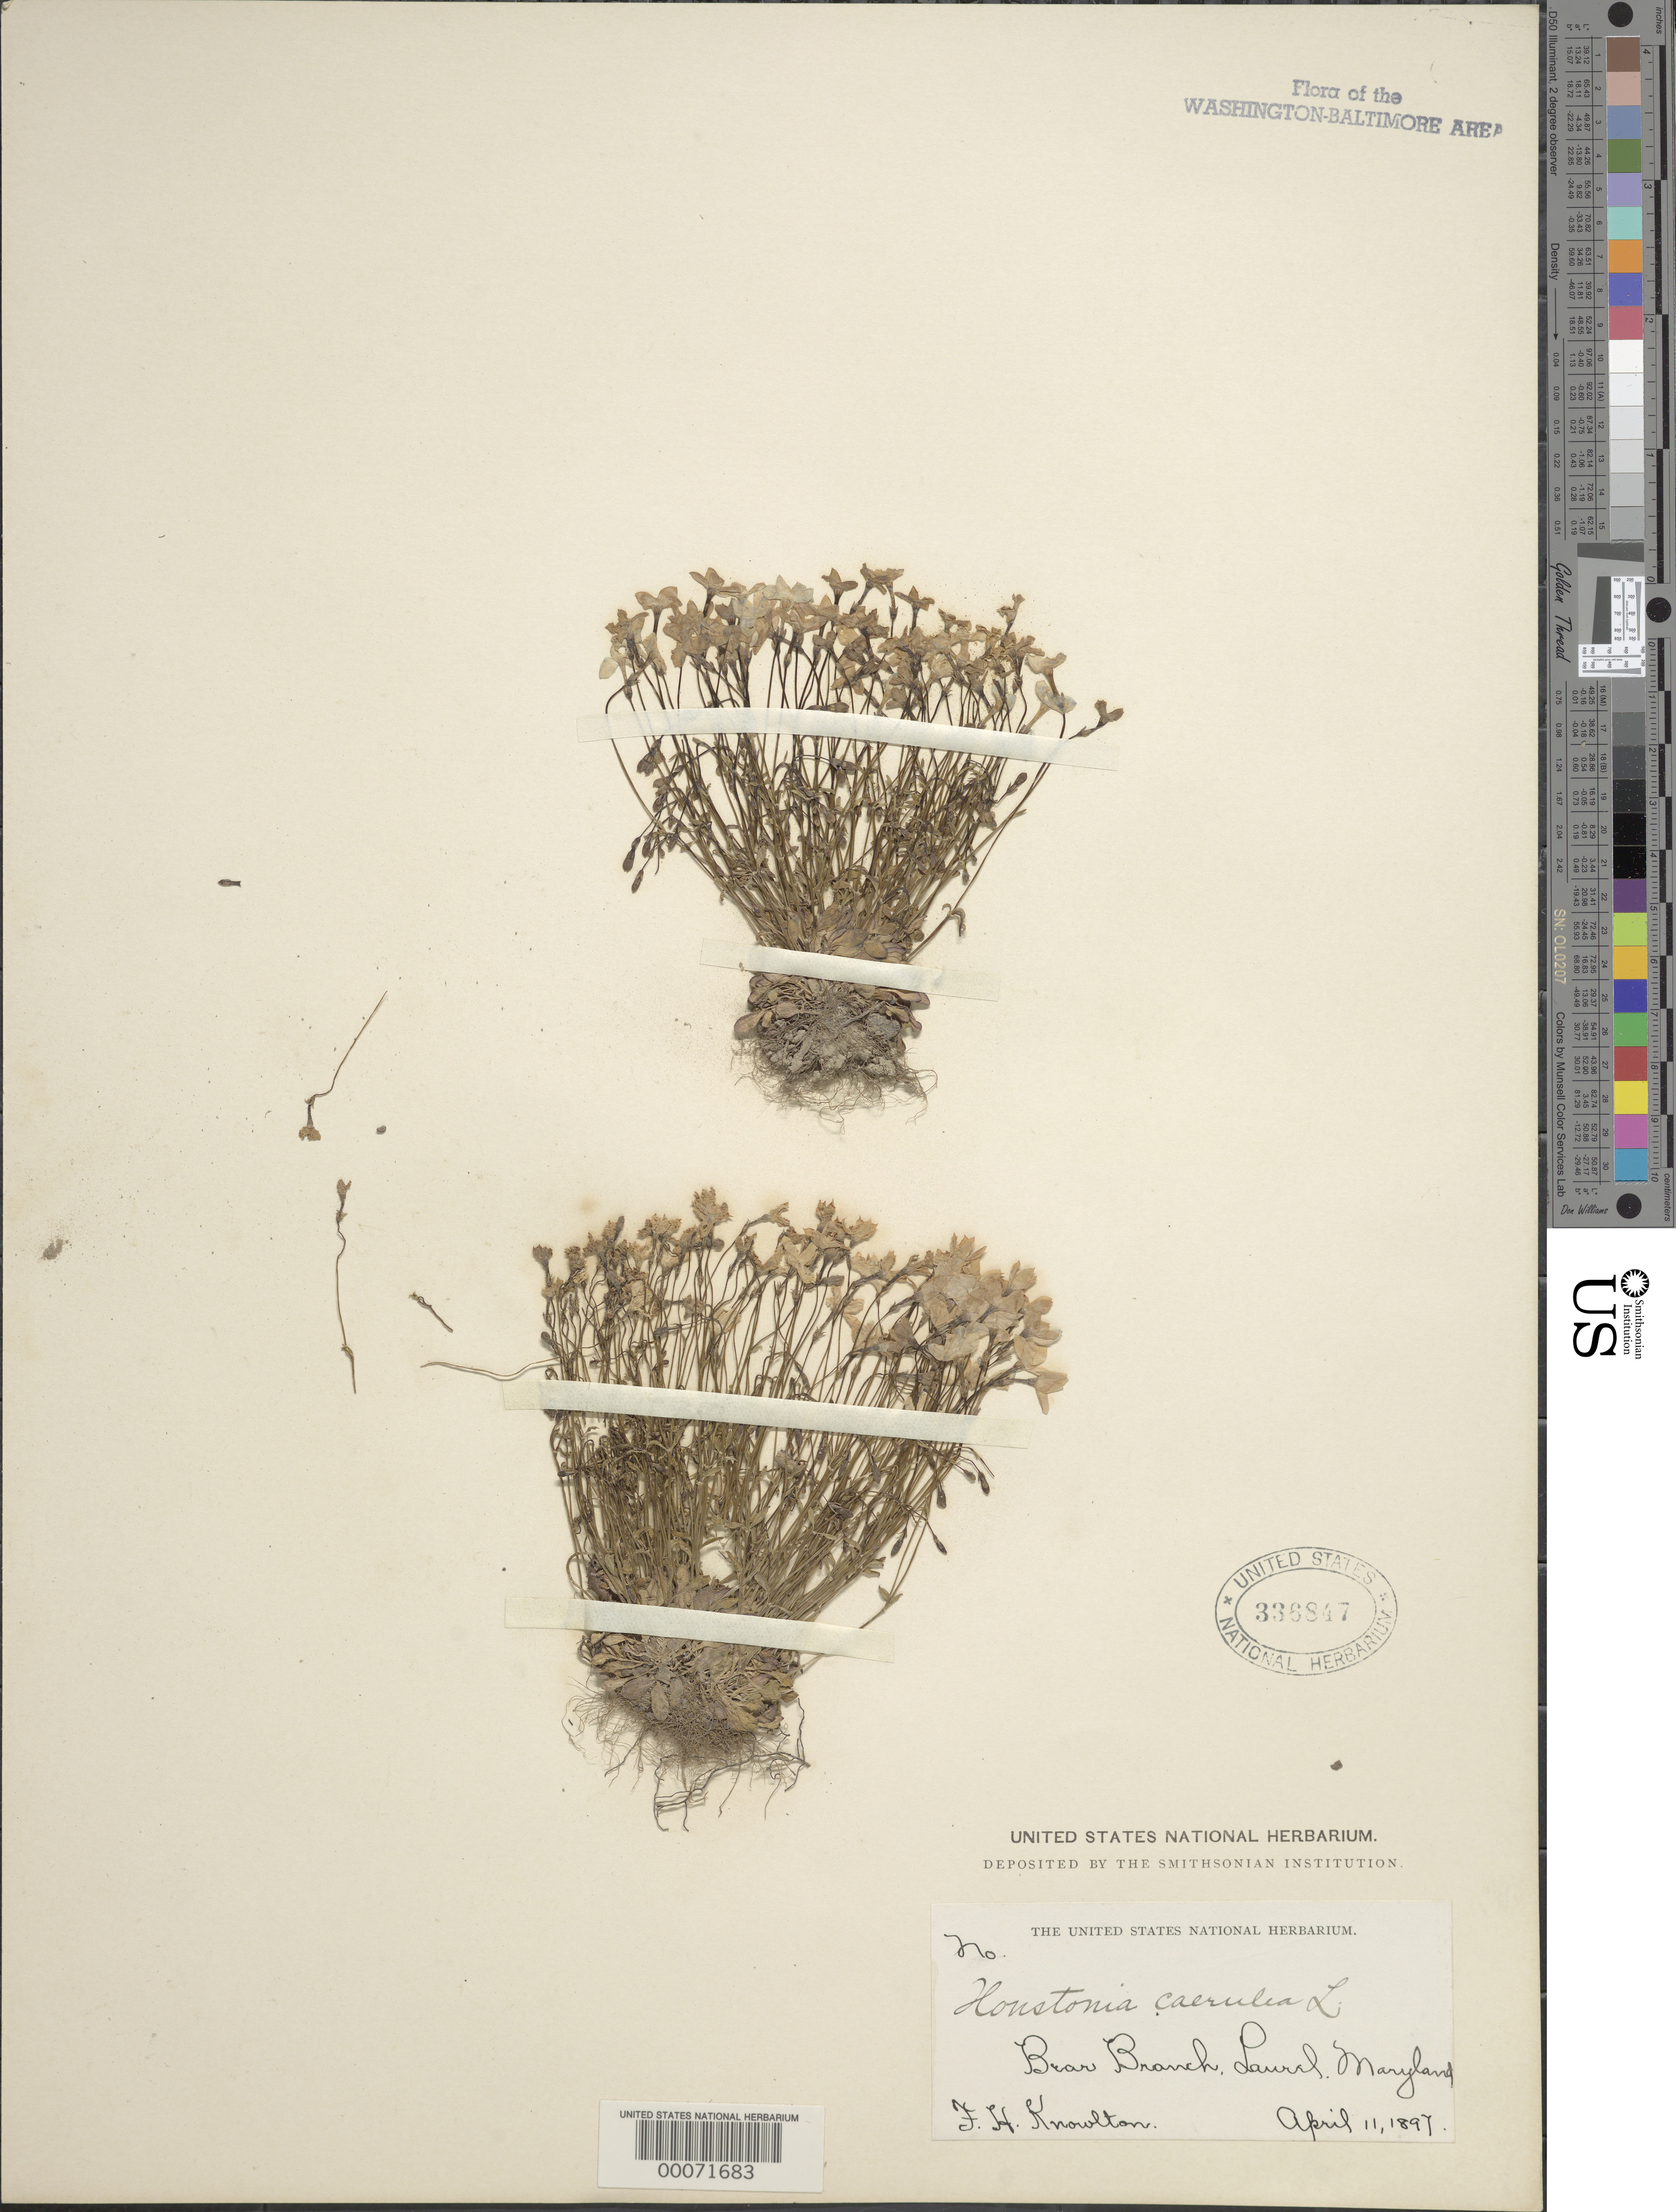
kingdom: Plantae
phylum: Tracheophyta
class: Magnoliopsida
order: Gentianales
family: Rubiaceae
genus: Houstonia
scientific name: Houstonia caerulea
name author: L.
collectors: F. H. Knowlton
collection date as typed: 11 Apr 1897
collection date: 1897-04-11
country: United States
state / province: Maryland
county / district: Prince George's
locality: Bear Branch, Laurel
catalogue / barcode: US 336847